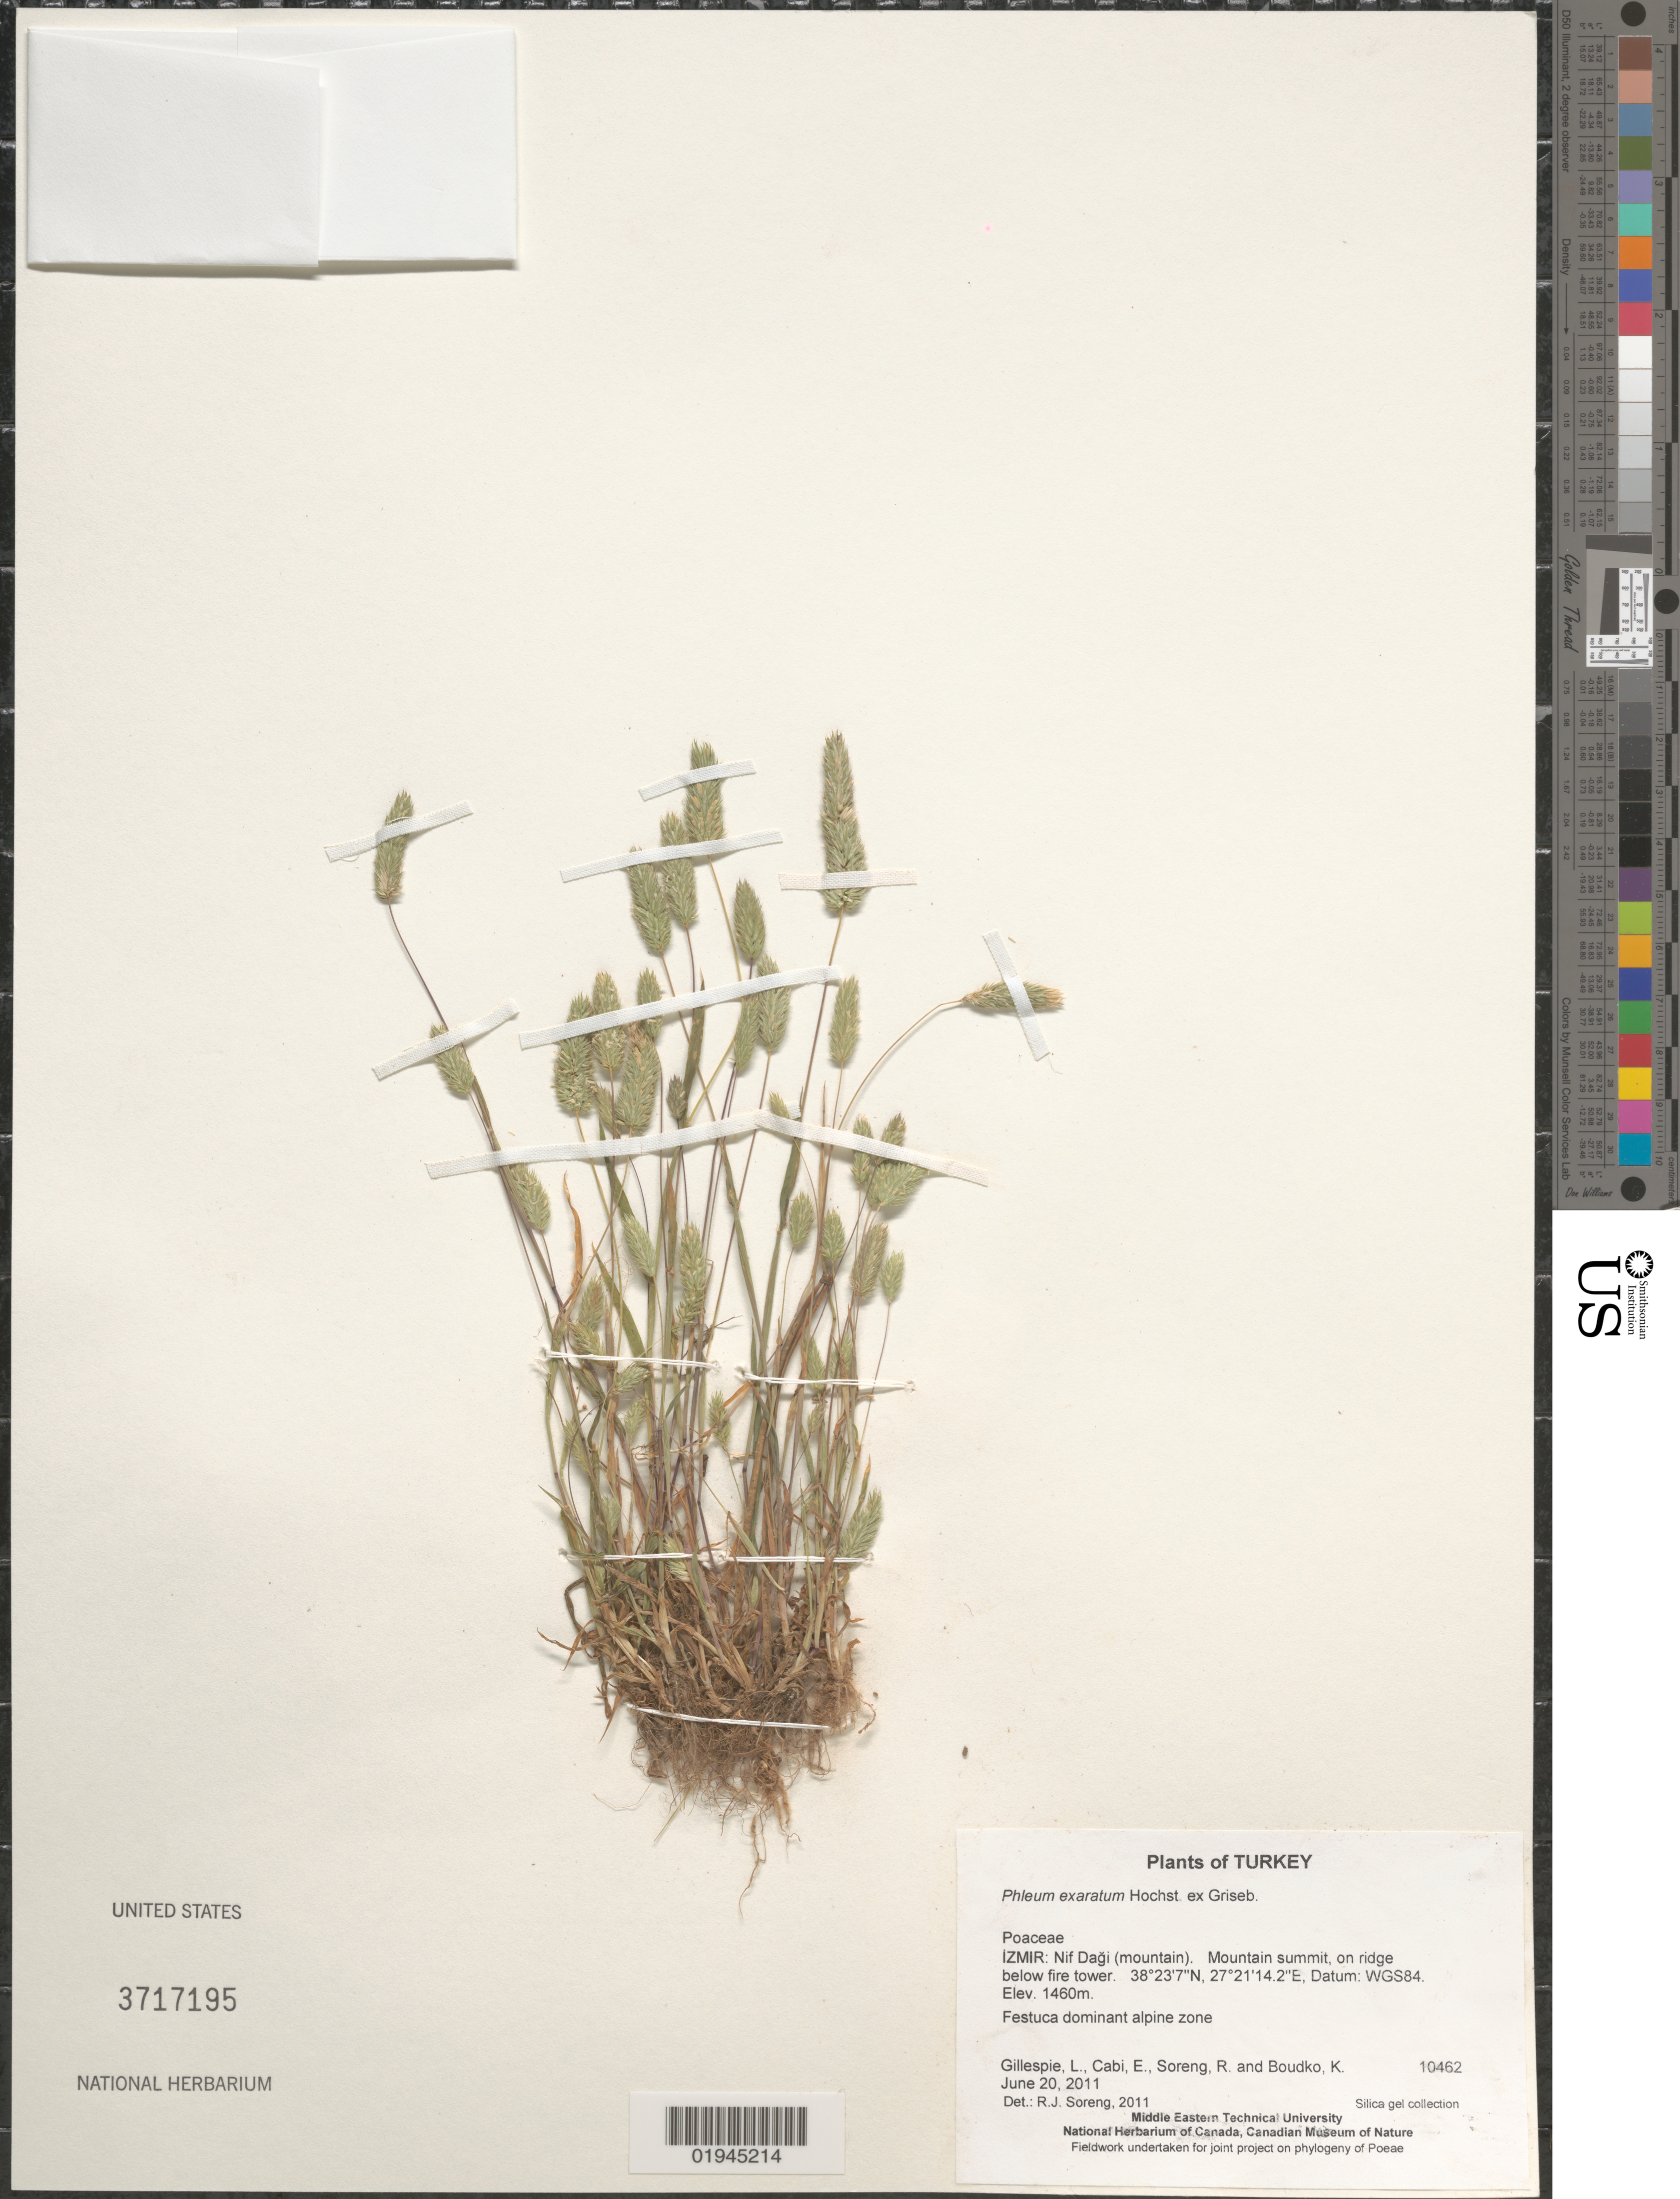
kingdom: Plantae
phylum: Tracheophyta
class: Liliopsida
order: Poales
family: Poaceae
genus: Phleum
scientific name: Phleum exaratum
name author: Hochst. ex Griseb.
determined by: Soreng, Robert J., Research Associate (BOT), Smithsonian Institution - National Museum of Natural History (UNITED STATES)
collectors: L. J. Gillespie, E. Cabi, R. J. Soreng & K. Boudko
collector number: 10462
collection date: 2011-06-20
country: Turkey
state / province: Izmir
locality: Nif Dagi (mountain). Mountain summit, on ridge below fire tower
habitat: Festuca dominant alpine zone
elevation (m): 1460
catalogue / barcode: US 3717195